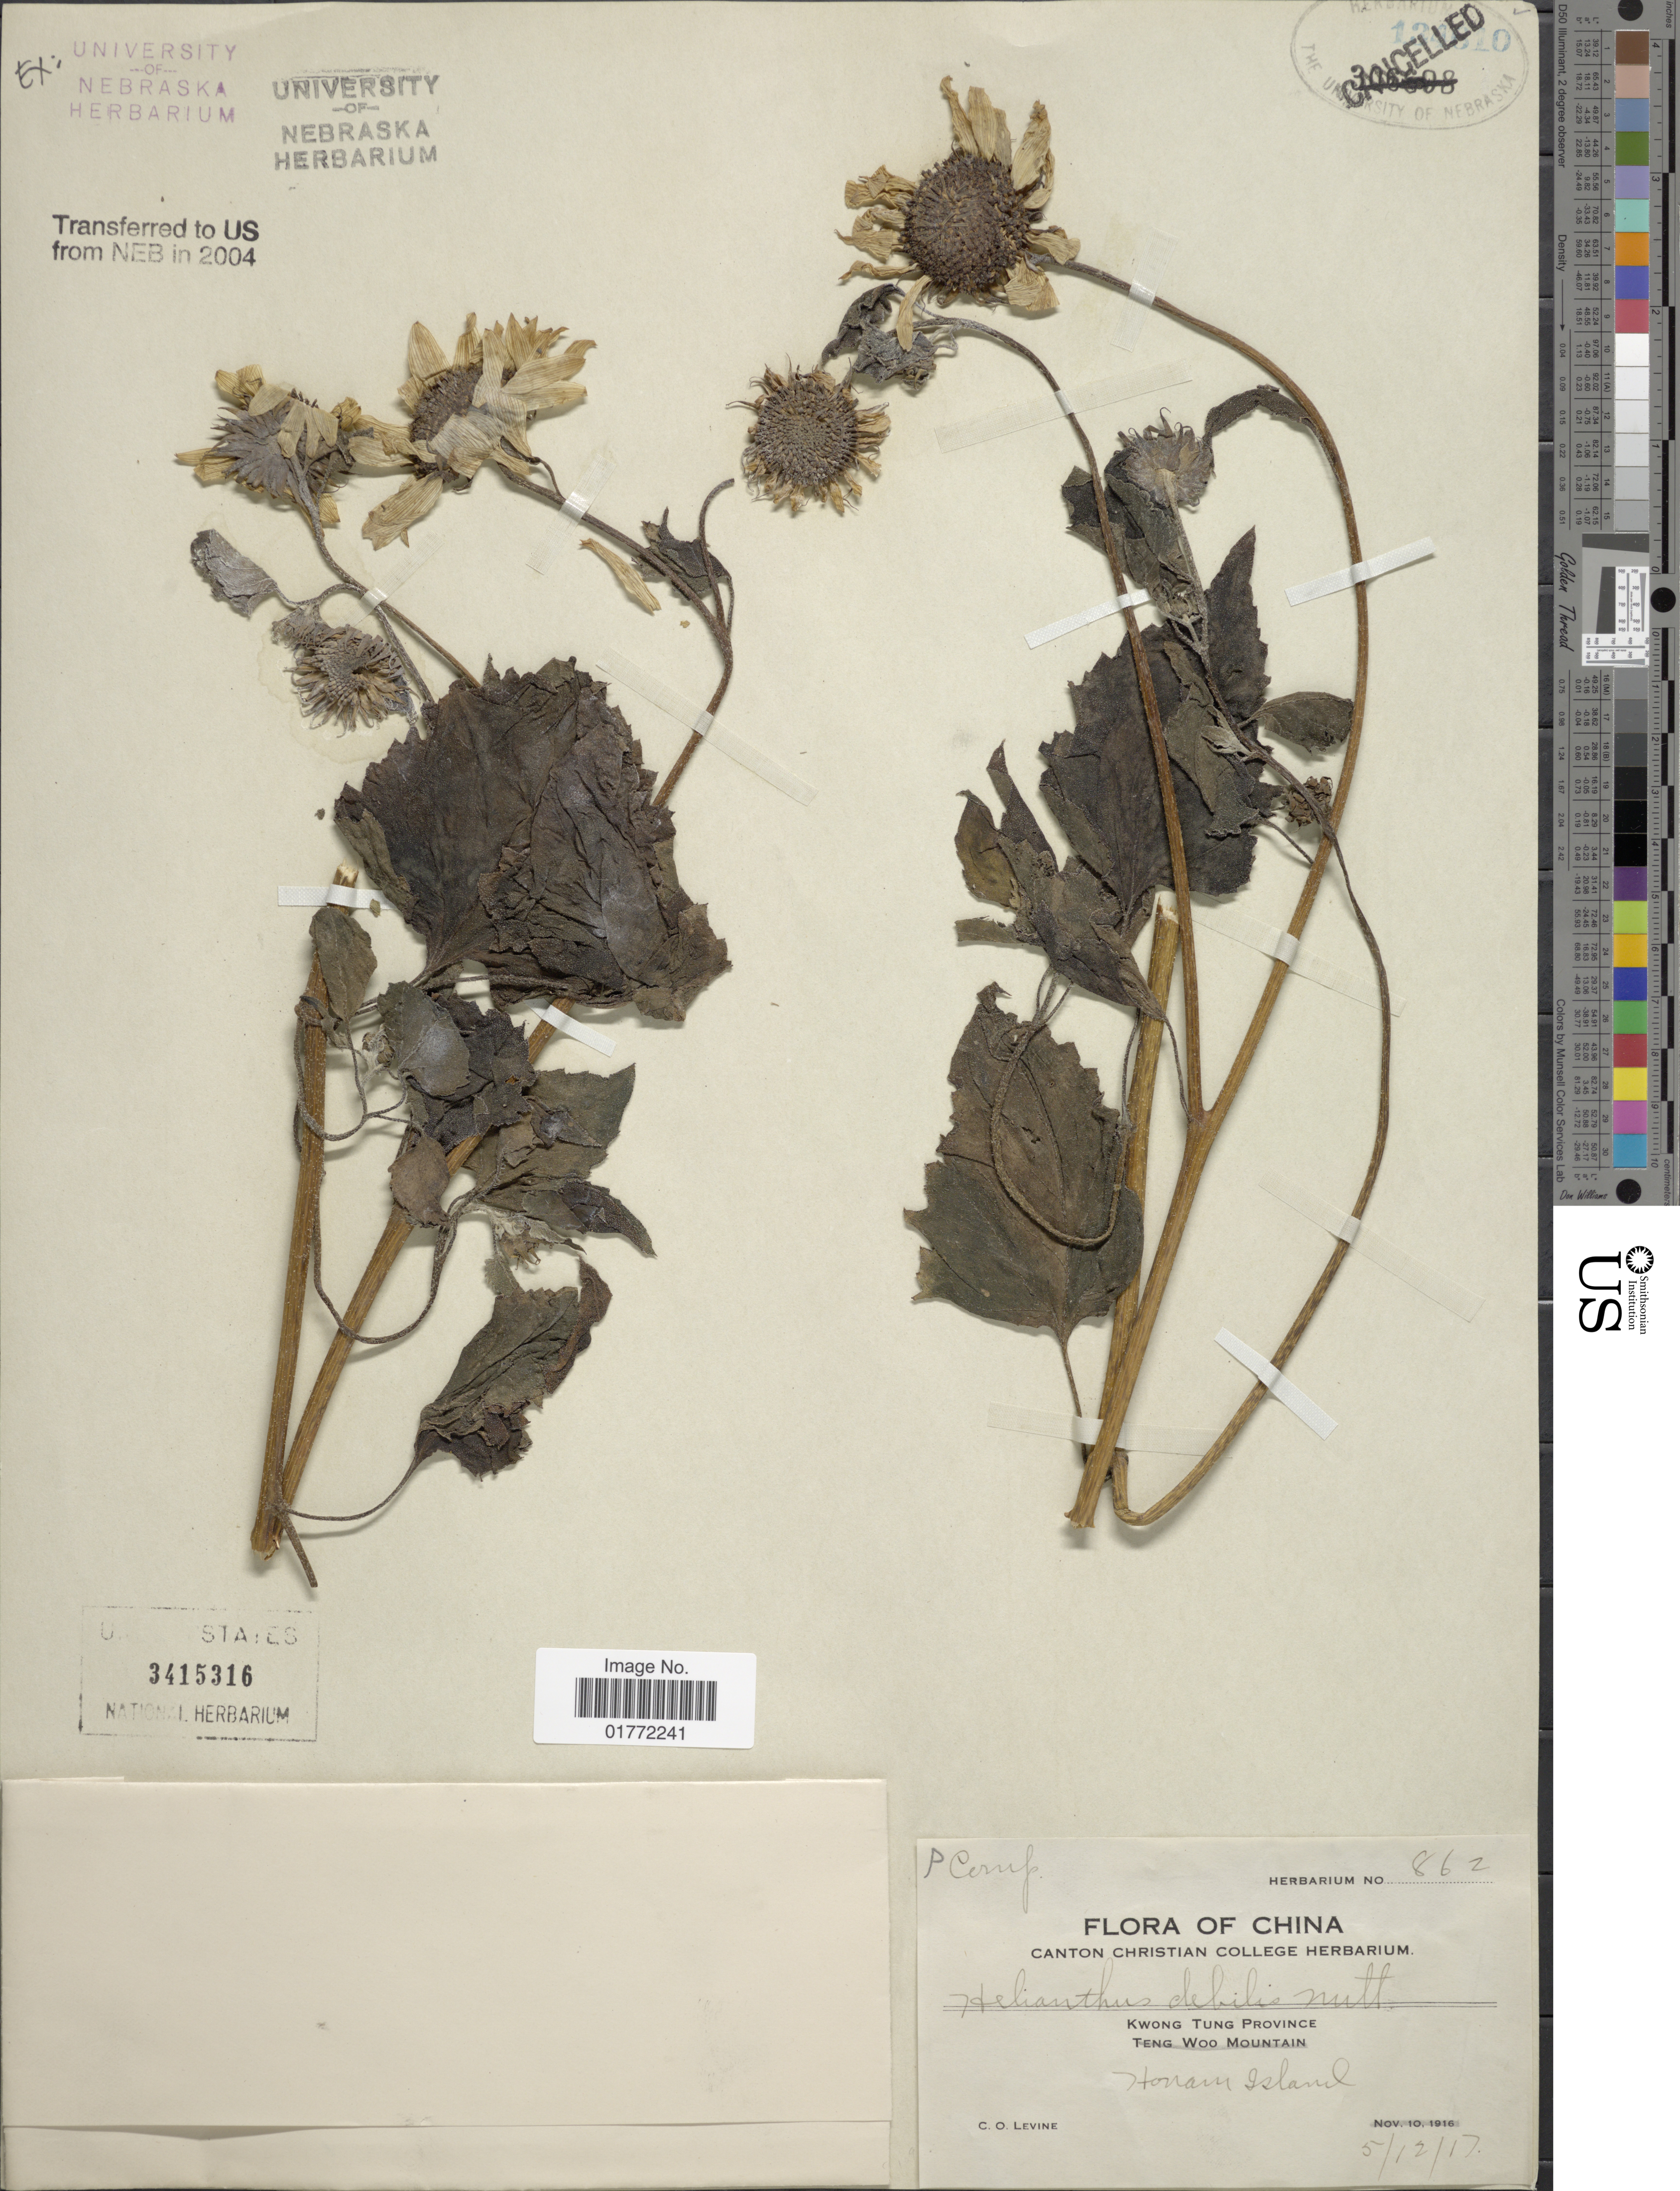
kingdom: Plantae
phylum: Tracheophyta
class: Magnoliopsida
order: Asterales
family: Asteraceae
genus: Helianthus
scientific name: Helianthus debilis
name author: Nutt.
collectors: C. O. Levine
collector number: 862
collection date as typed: Transcribed d/m/y: 5/12/17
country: China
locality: Kwong Tung Province, Stonan Island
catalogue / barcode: US 3415316